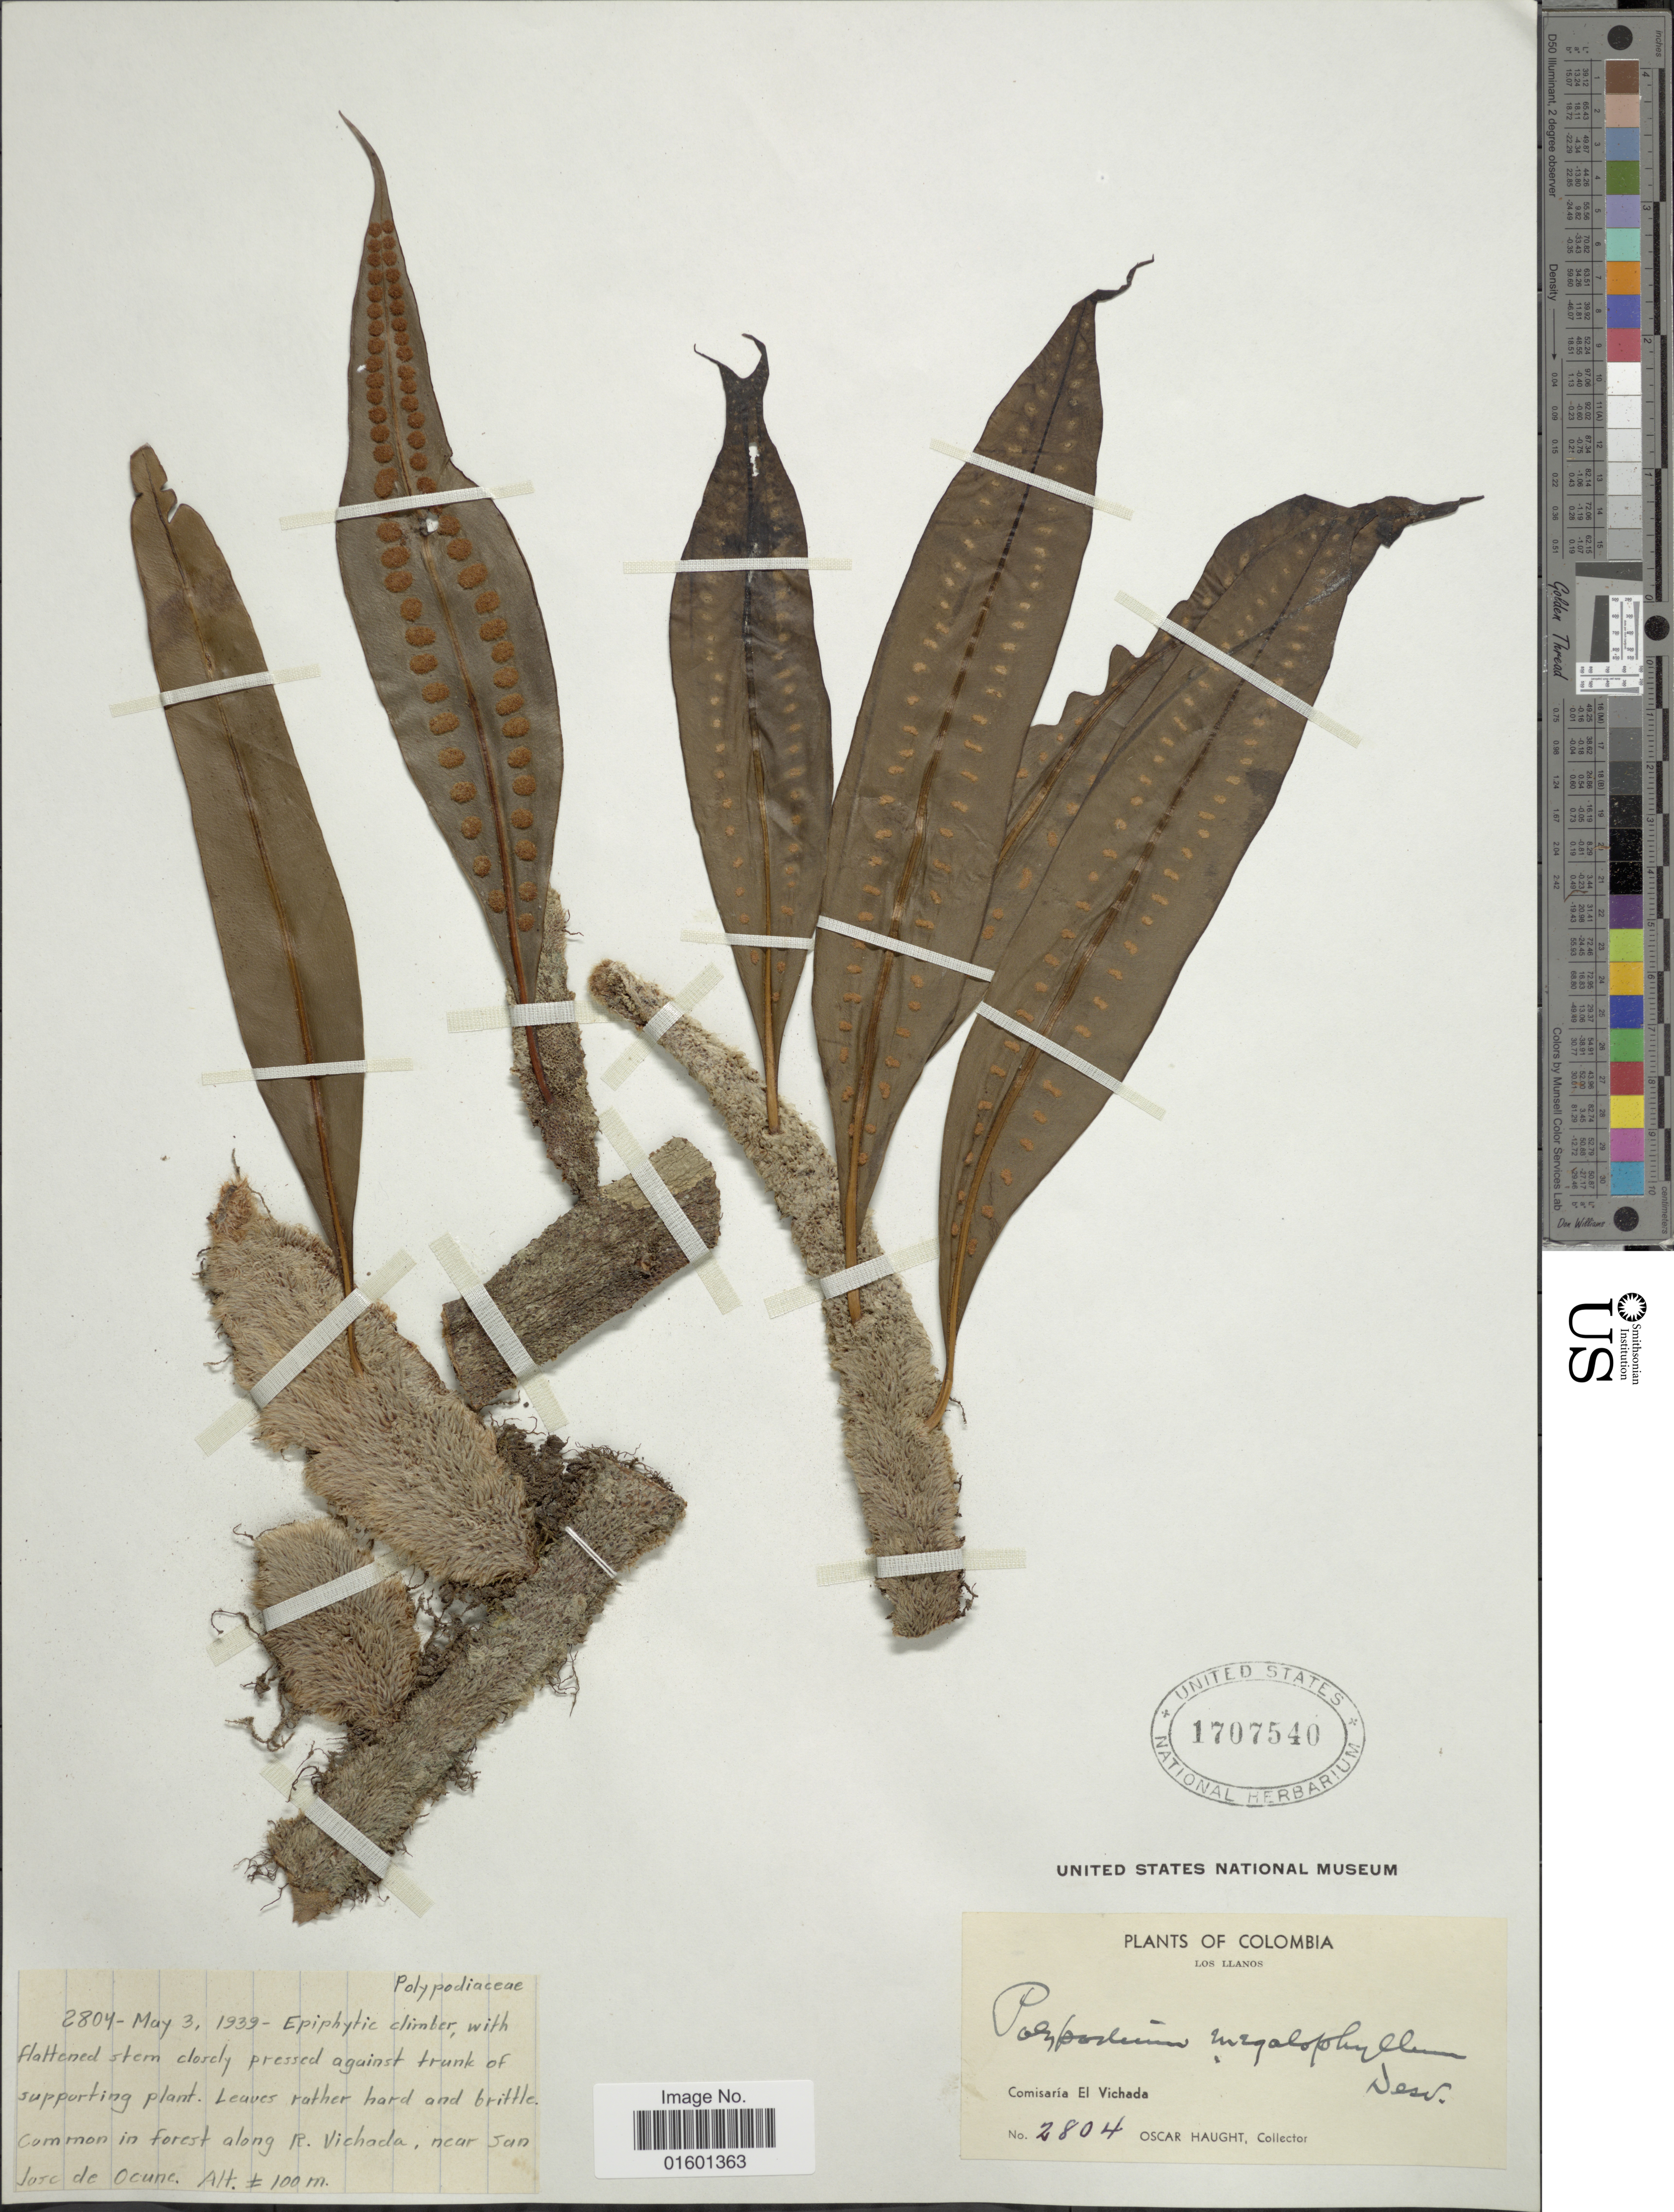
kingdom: Plantae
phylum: Tracheophyta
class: Polypodiopsida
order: Polypodiales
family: Polypodiaceae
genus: Microgramma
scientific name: Microgramma megalophylla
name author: (Desv.) de la Sota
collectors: O. L. Haught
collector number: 2804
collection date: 1939-05-03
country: Colombia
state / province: Vichada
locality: Los Llanos, Common in forestalong R. Vichada, near San Jose de Ocune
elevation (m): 100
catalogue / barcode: US 1707540